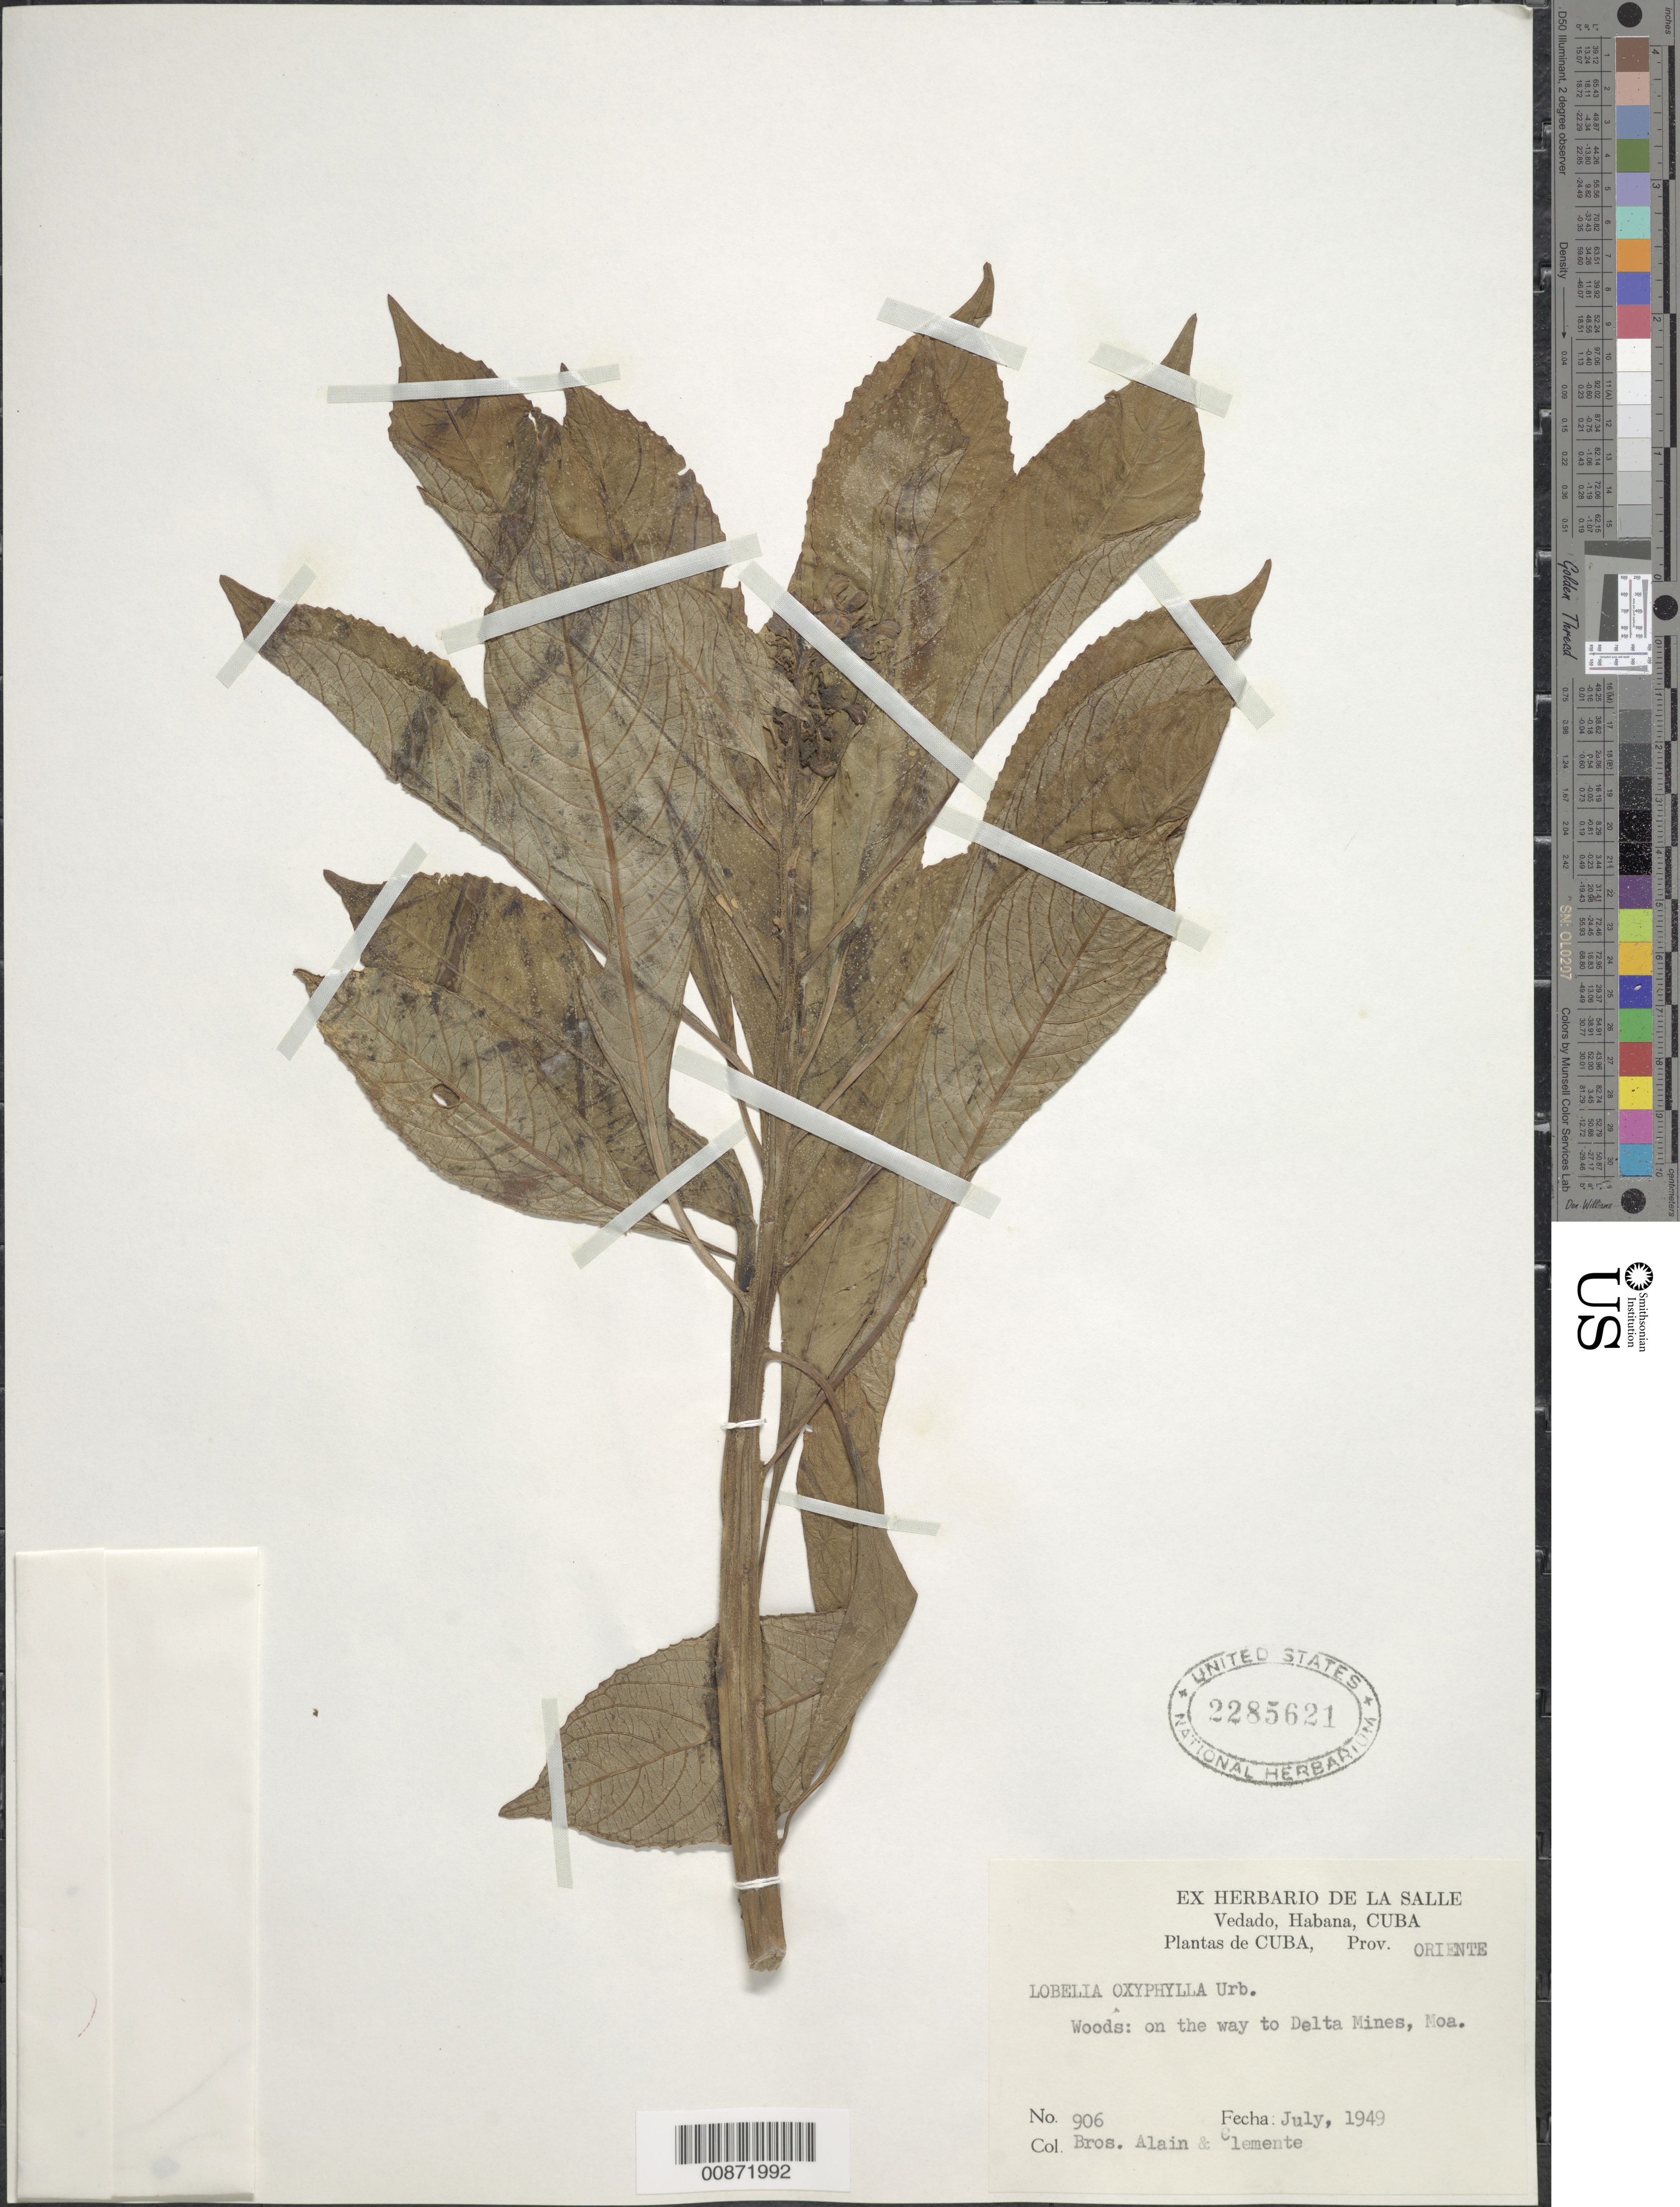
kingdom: Plantae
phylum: Tracheophyta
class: Magnoliopsida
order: Asterales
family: Campanulaceae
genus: Lobelia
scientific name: Lobelia shaferi var. shaferi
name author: Urb.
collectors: A. H. Liogier & Bro. Clemente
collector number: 906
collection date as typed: Jul 1949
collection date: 1949-07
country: Cuba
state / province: Holguín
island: Cuba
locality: Woods on way to Delta Mines, Moa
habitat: Woods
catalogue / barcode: US 2285621